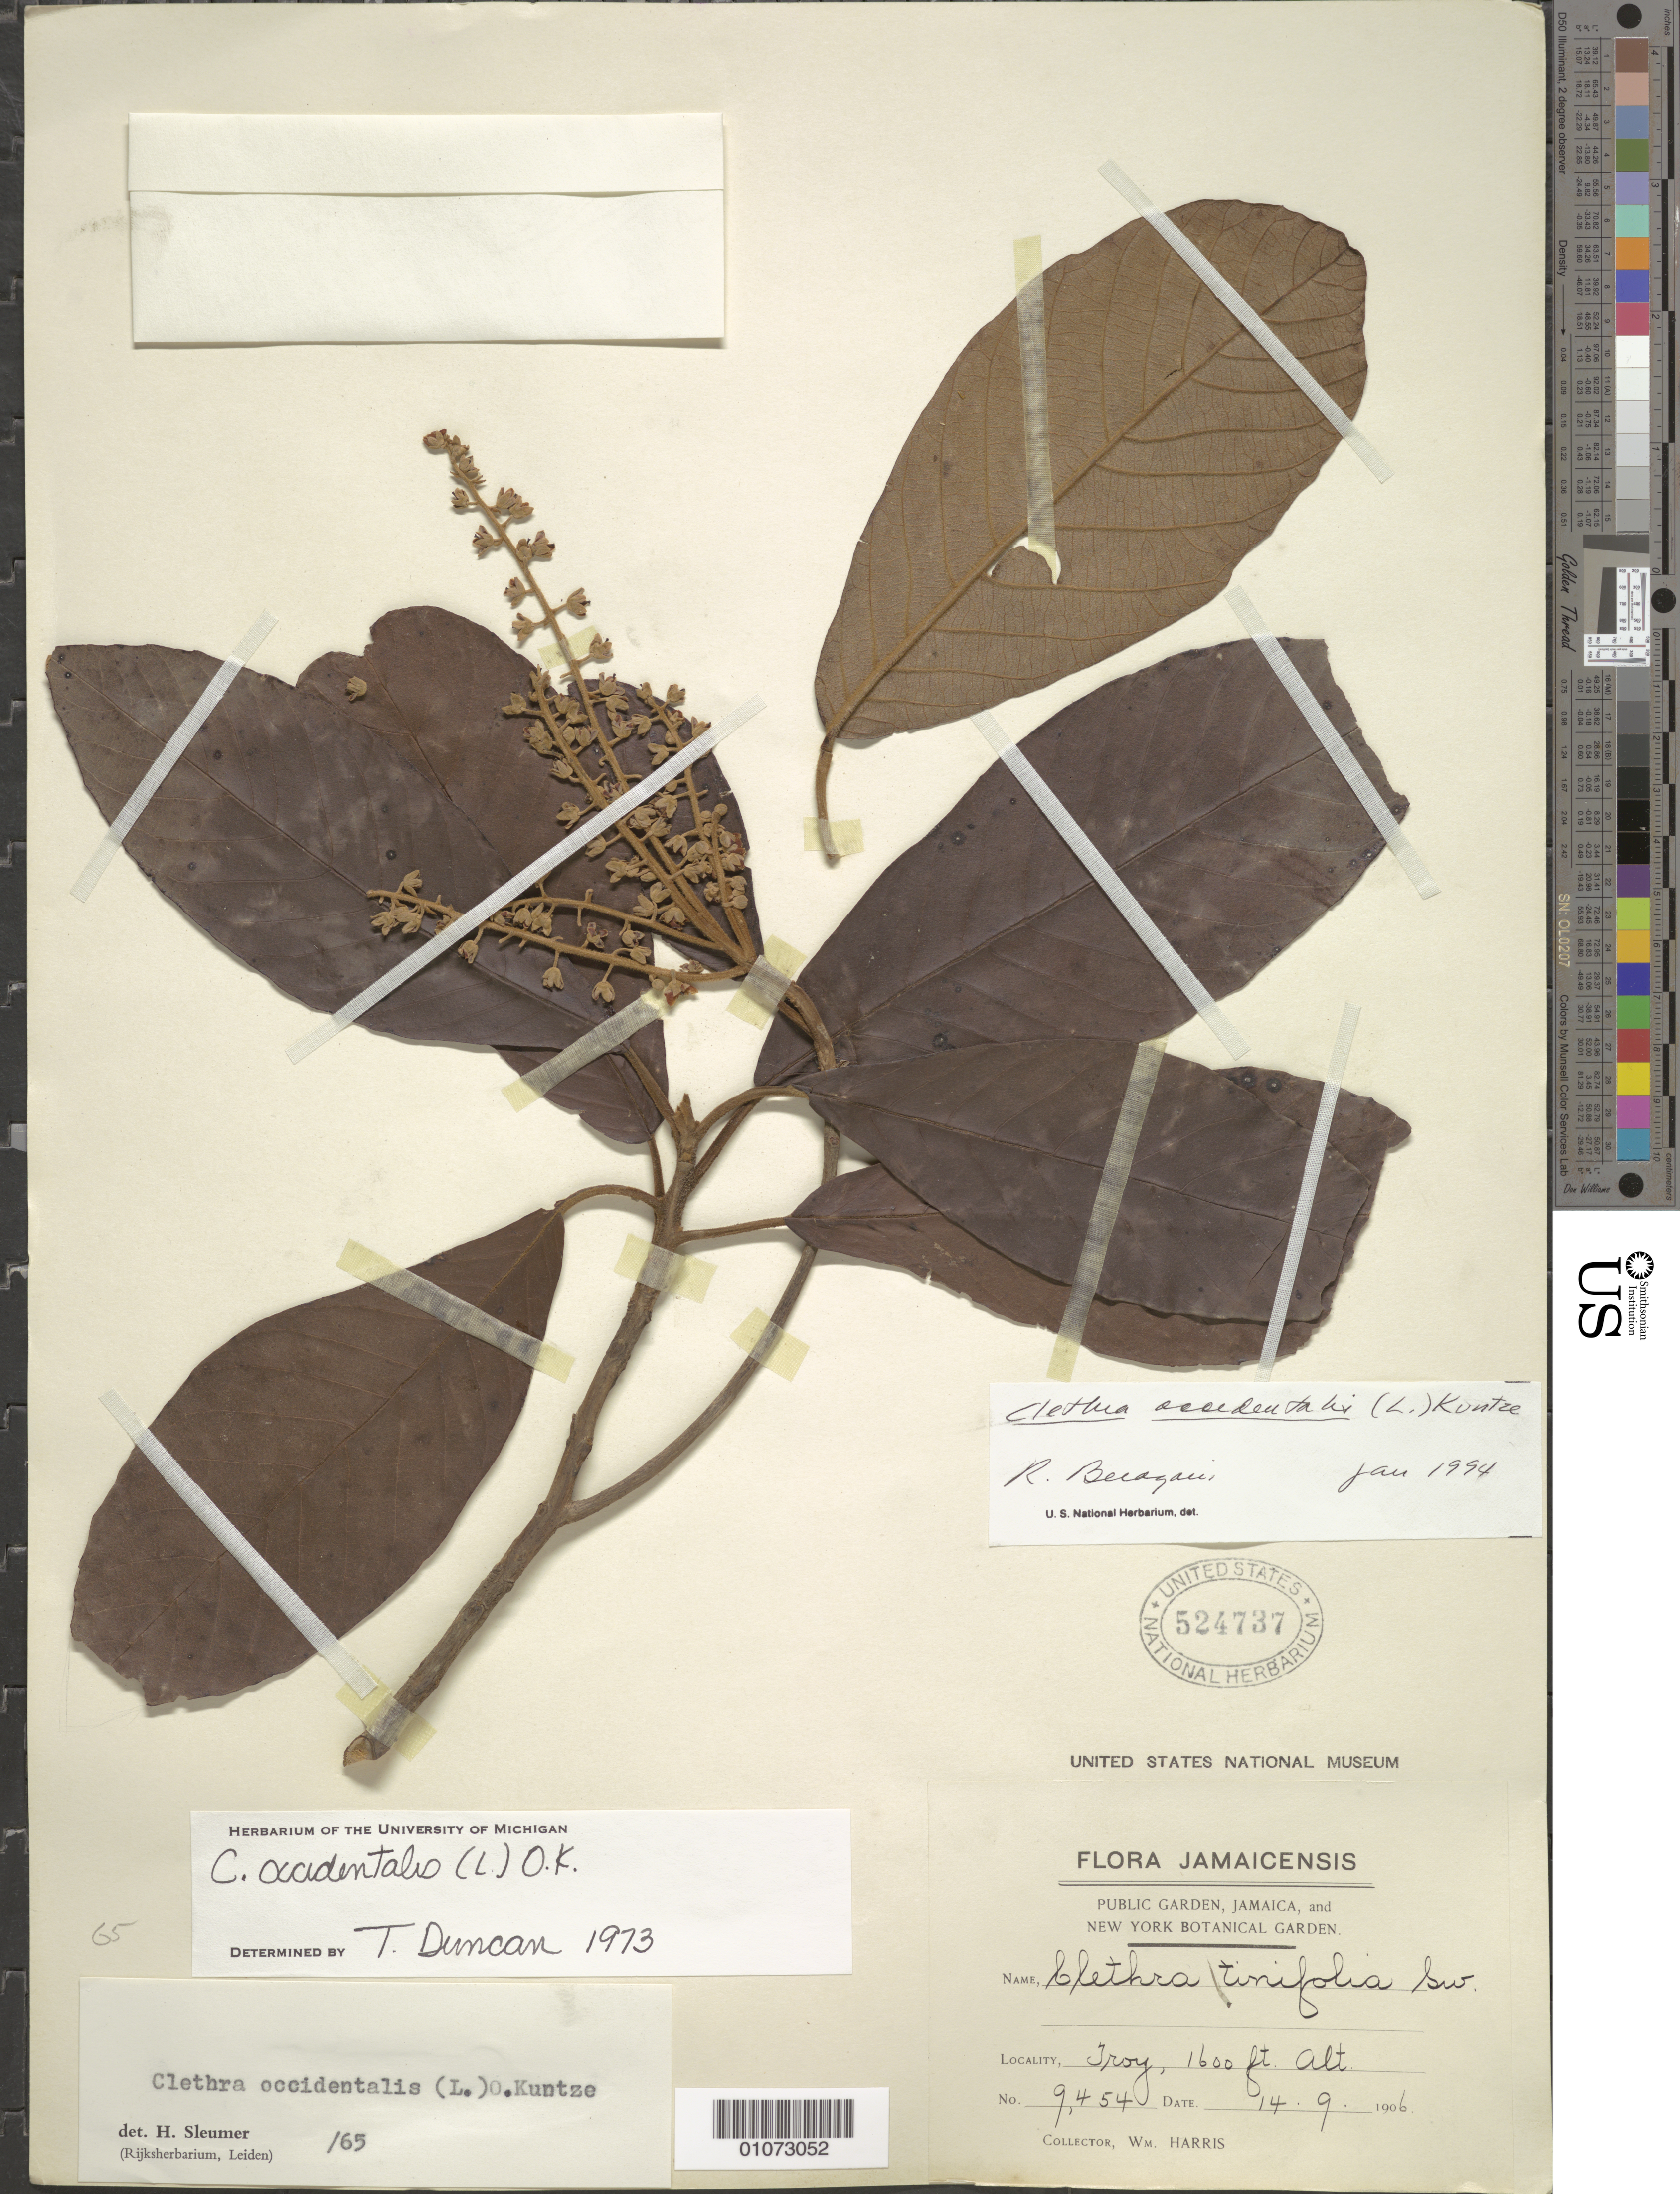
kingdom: Plantae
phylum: Tracheophyta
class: Magnoliopsida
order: Ericales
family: Clethraceae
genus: Clethra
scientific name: Clethra occidentalis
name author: (L.) Kuntze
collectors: W. Harris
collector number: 9454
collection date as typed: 14 Sep 1906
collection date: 1906-09-14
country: Jamaica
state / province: Trelawny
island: Jamaica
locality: Troy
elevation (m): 488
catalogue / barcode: US 524737